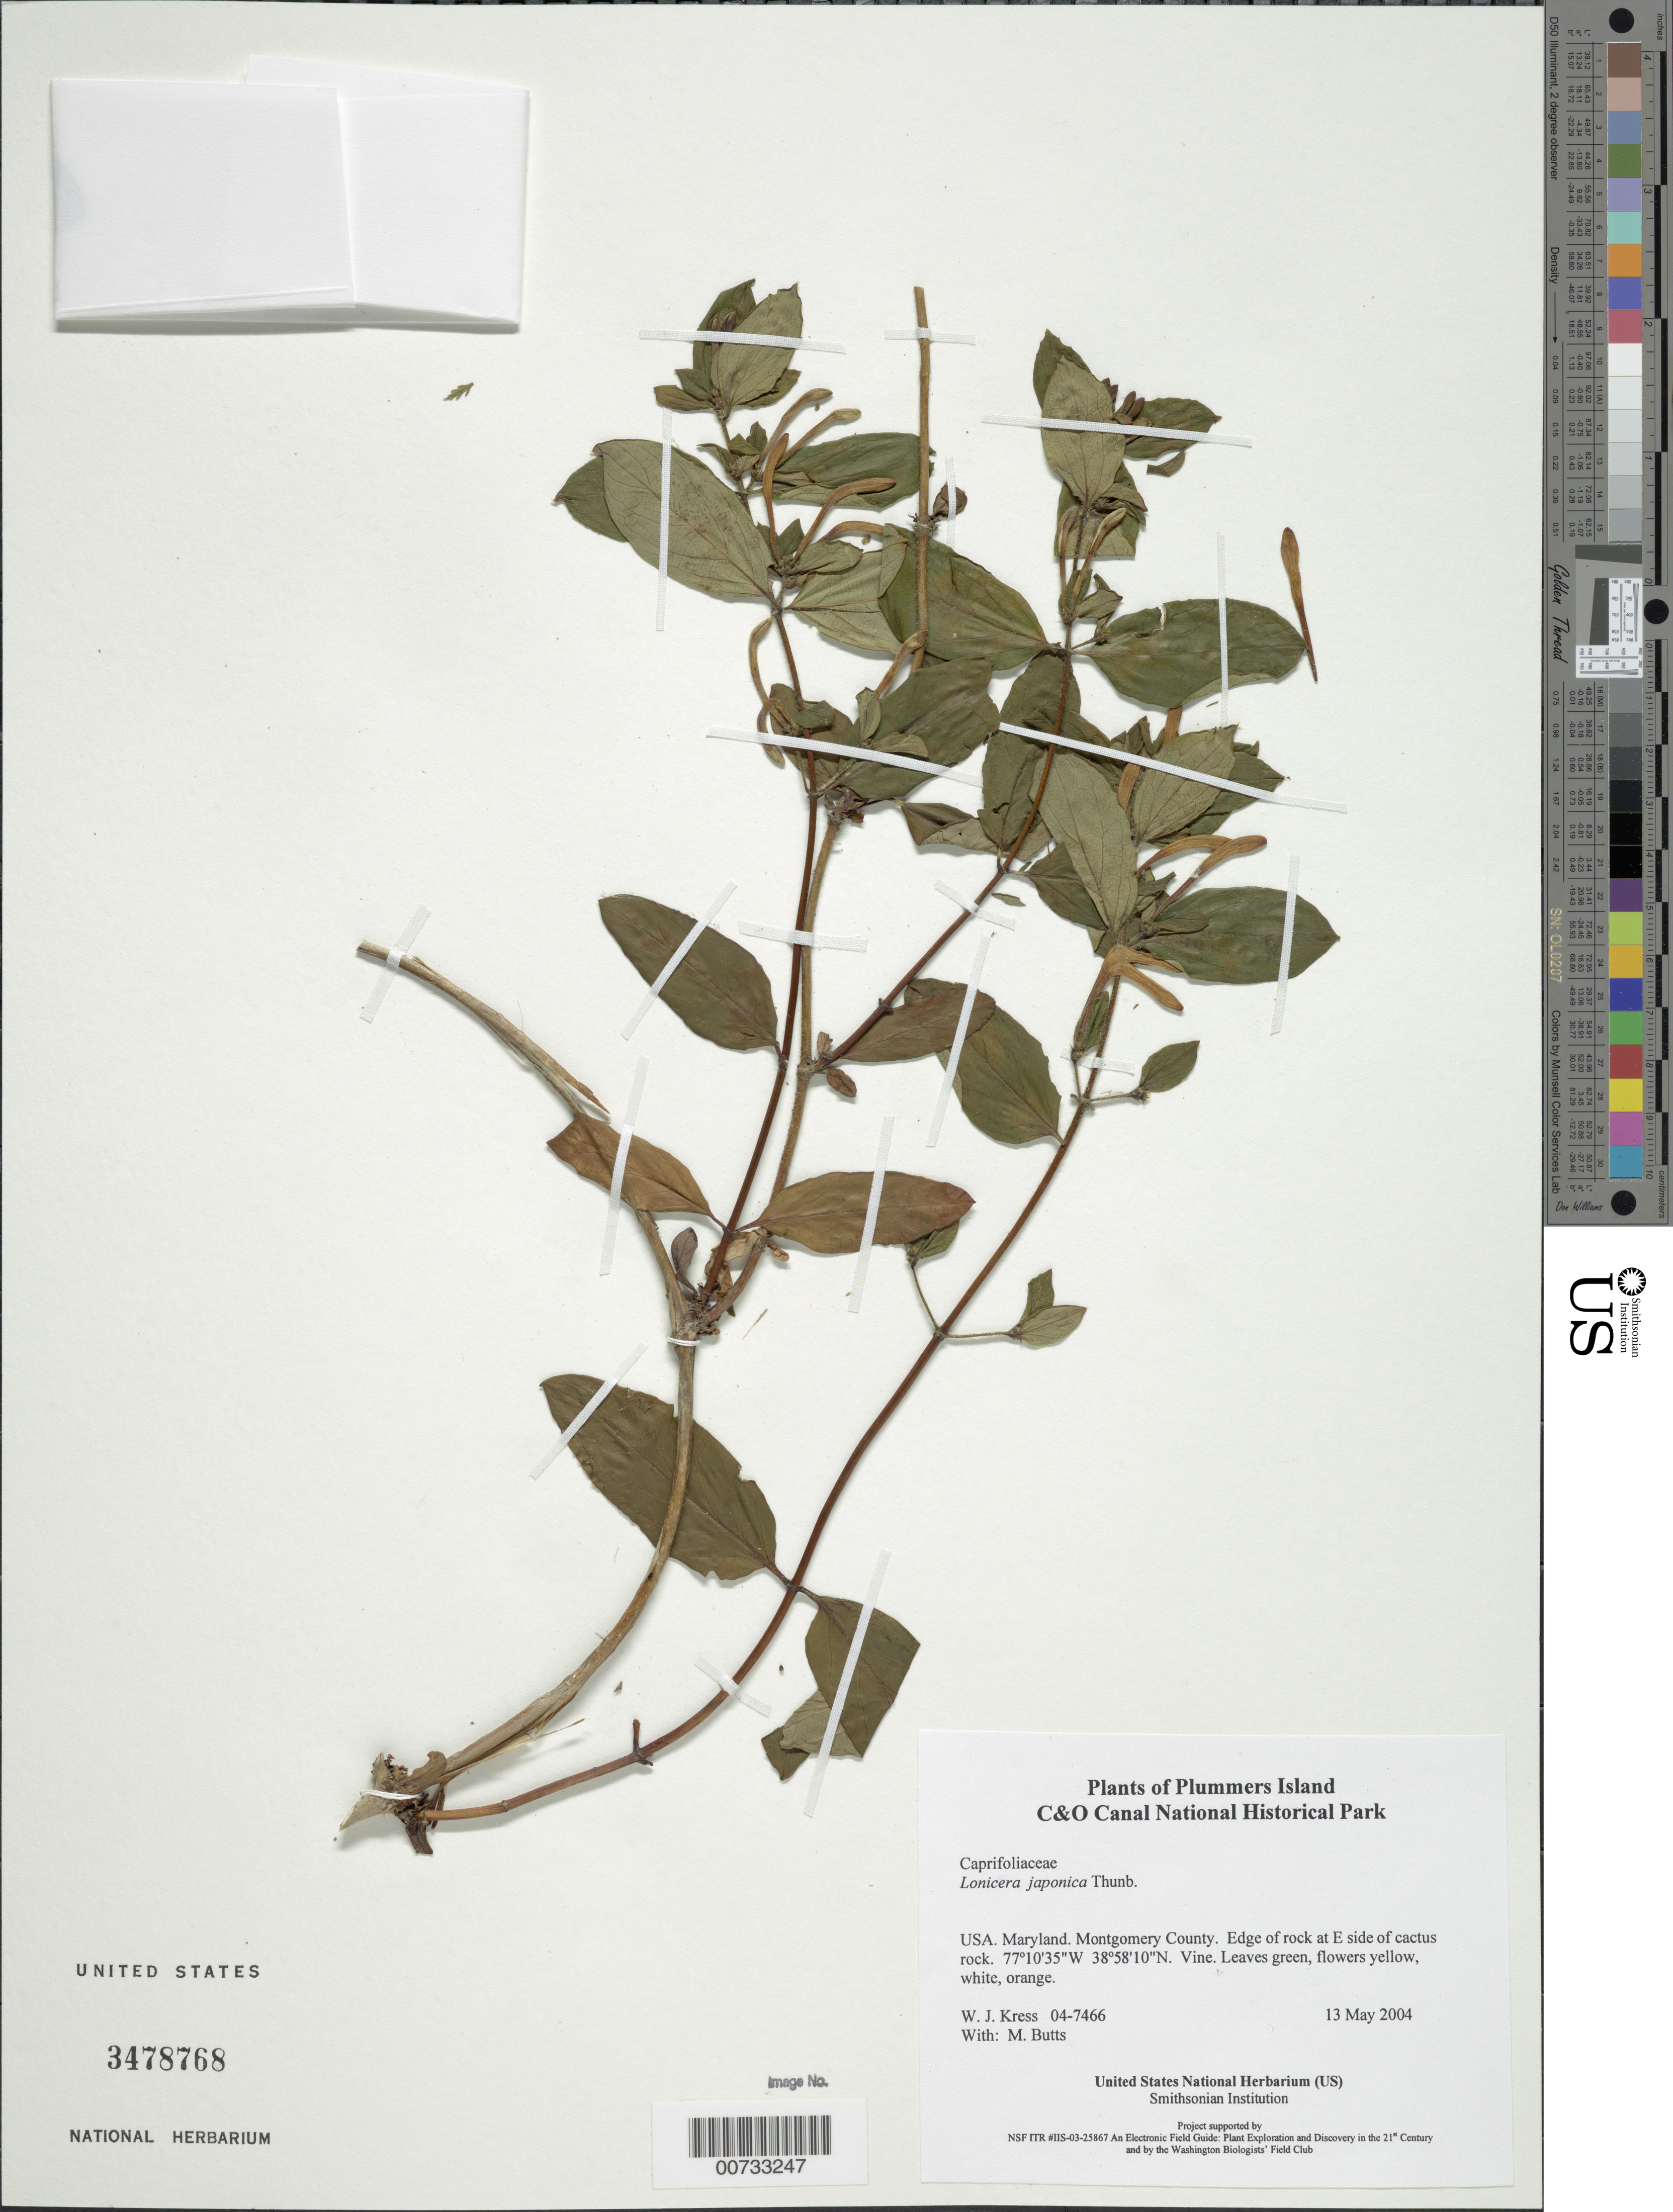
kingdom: Plantae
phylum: Tracheophyta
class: Magnoliopsida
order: Dipsacales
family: Caprifoliaceae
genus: Lonicera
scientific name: Lonicera japonica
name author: Thunb.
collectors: W. J. Kress & M. B. Butts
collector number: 04-7466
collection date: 2004-05-13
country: United States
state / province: Maryland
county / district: Montgomery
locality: Chesapeake and Ohio Canal National Historical Park, Plummers Island, edge of rock at E side of cactus rock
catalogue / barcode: US 3478768